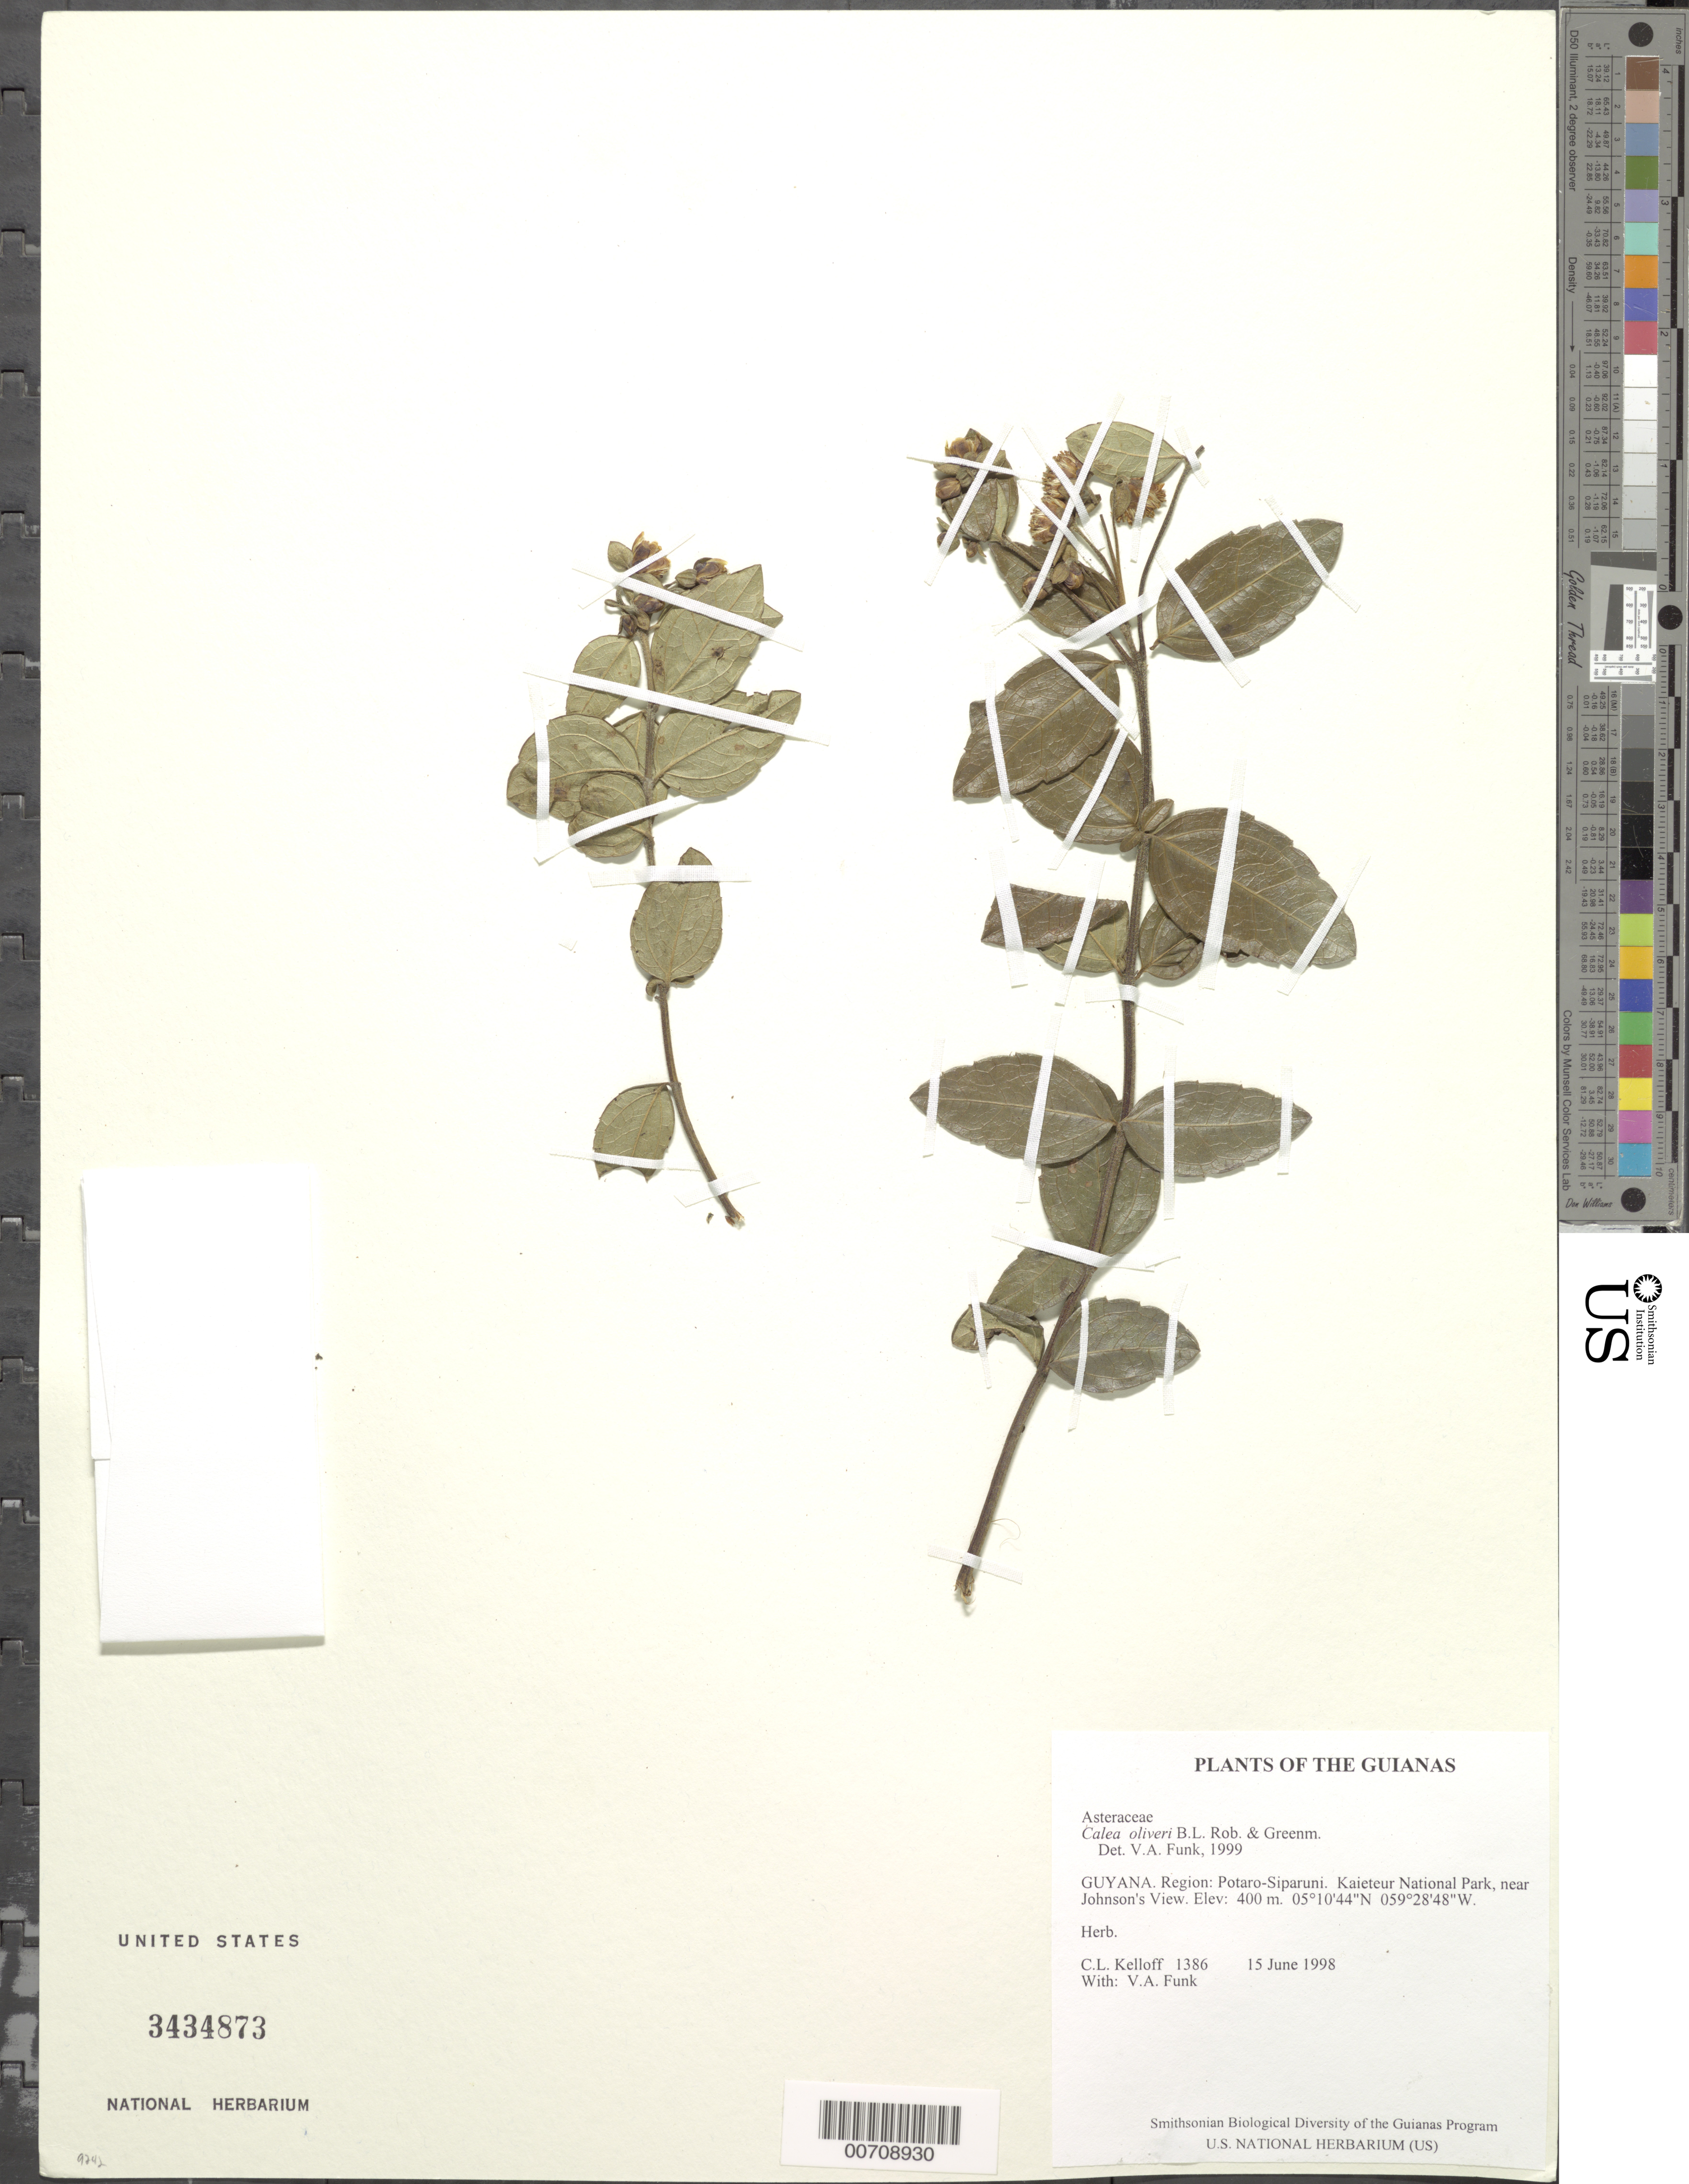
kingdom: Plantae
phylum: Tracheophyta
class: Magnoliopsida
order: Asterales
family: Asteraceae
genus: Calea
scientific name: Calea oliveri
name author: B.L. Rob. & Greenm.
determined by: Funk, Vicki A., (BOT), Smithsonian Institution - National Museum of Natural History (UNITED STATES)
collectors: C. L. Kelloff & V. Funk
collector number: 1386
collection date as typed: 15 June 1998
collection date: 1998-06-15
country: Guyana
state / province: Potaro-Siparuni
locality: Kaieteur National Park, near Johnson's View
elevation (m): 400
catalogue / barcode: US 3434873